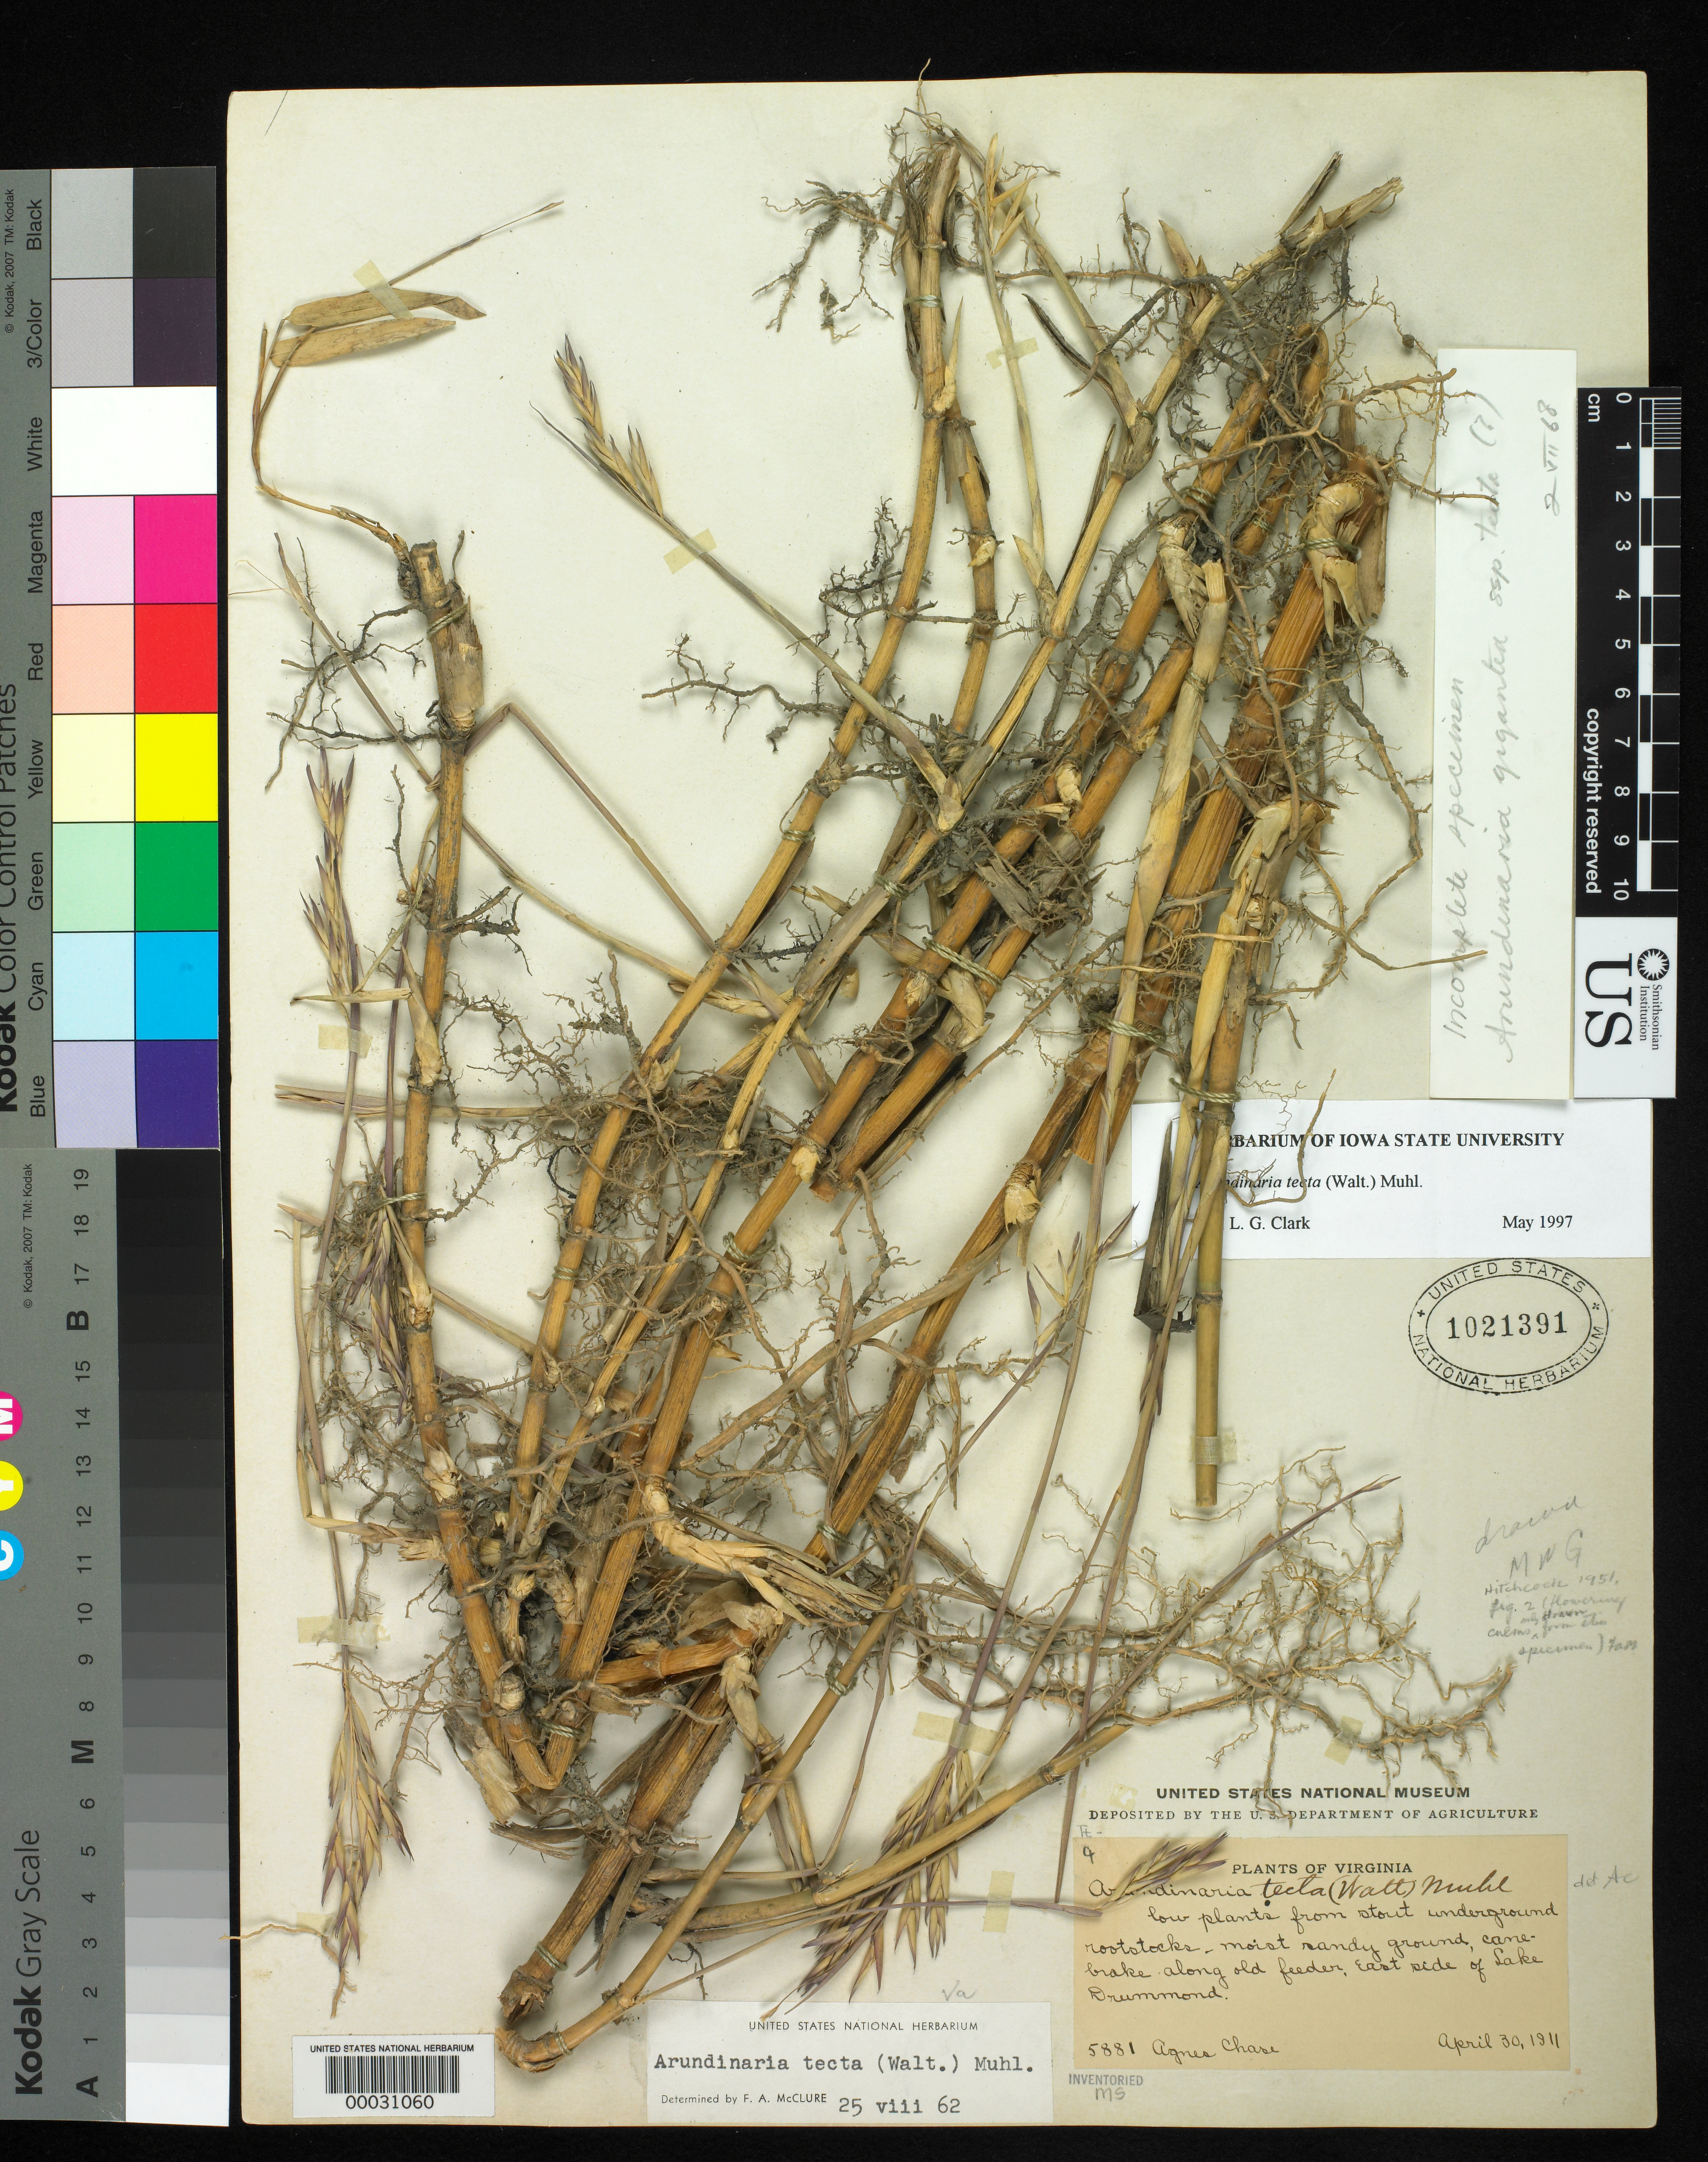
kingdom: Plantae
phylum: Tracheophyta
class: Liliopsida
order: Poales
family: Poaceae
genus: Arundinaria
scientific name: Arundinaria tecta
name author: (Walter) Muhl.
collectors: A. Chase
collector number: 5881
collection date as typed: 30 Apr 1911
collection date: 1911-04-30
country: United States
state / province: Virginia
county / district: City of Virginia Beach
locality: Great dismal swamp, princess anne county. [princess anne county is now part of City of Virginia Beach.]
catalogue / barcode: US 1021391